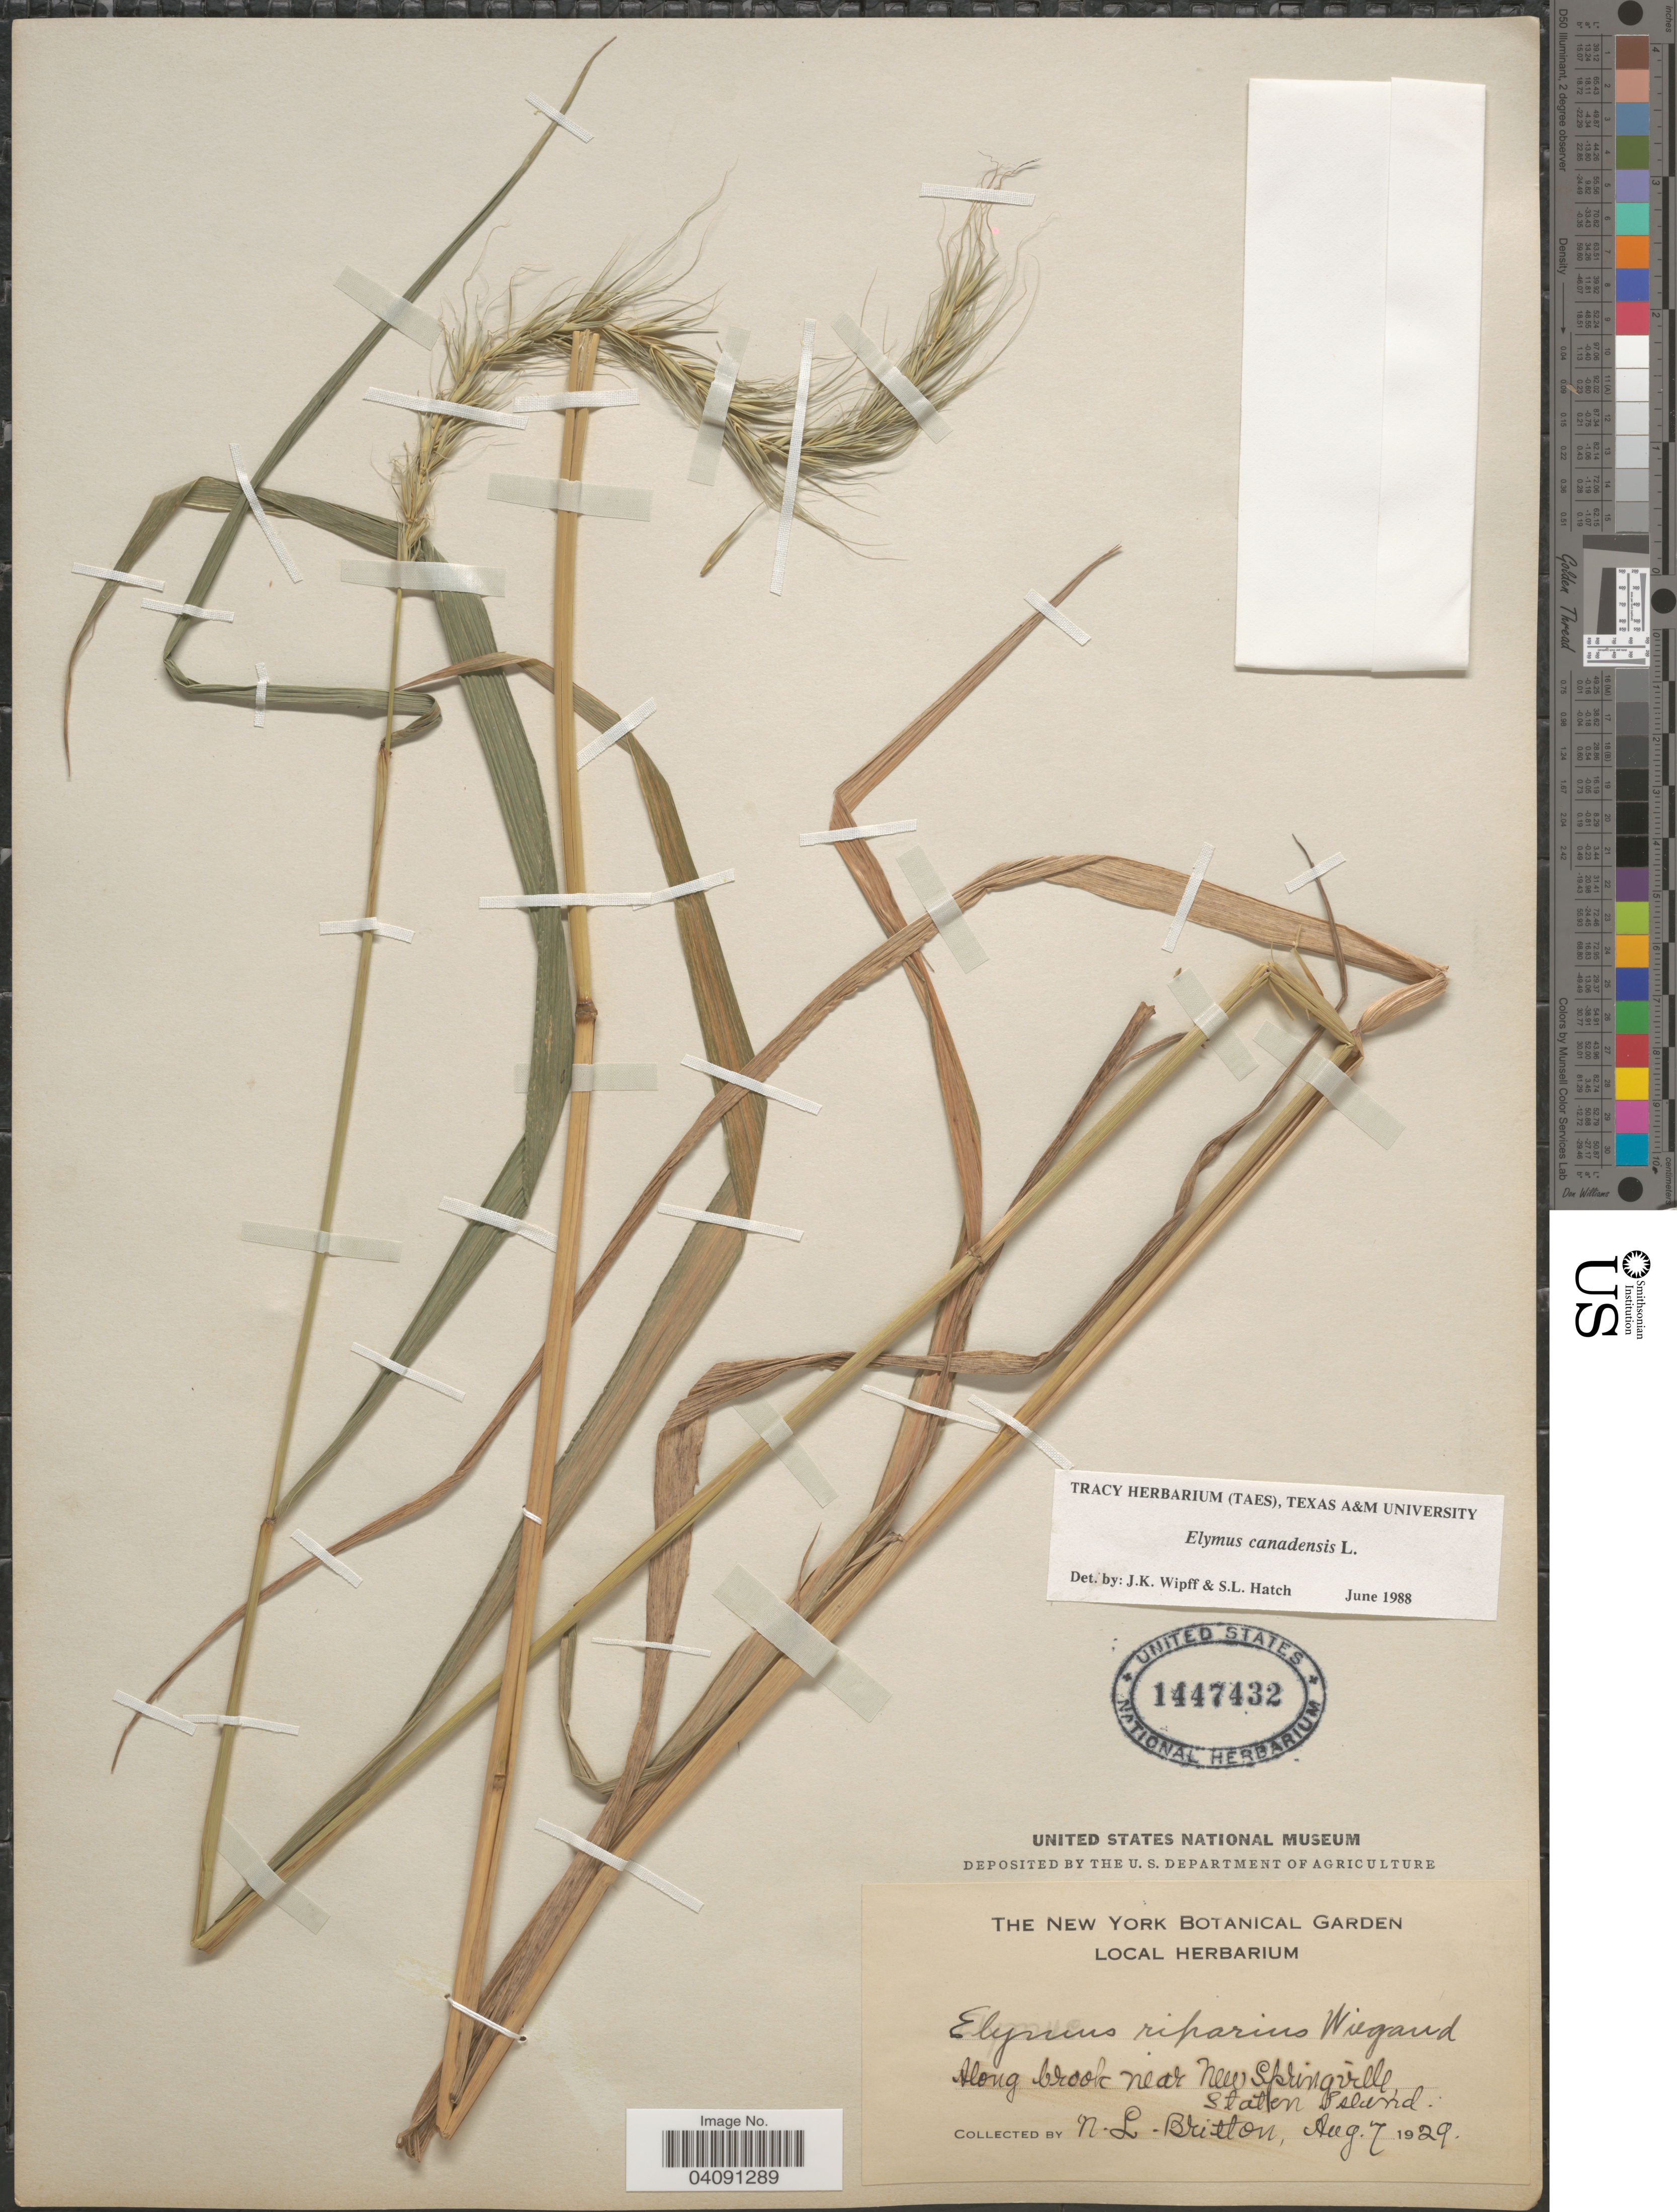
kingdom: Plantae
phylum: Tracheophyta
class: Liliopsida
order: Poales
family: Poaceae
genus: Elymus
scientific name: Elymus canadensis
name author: L.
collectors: Mrs. N. L. Britton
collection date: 1929-08-07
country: United States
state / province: New York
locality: Along brook near New Springville Staten Island.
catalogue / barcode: US 1447432